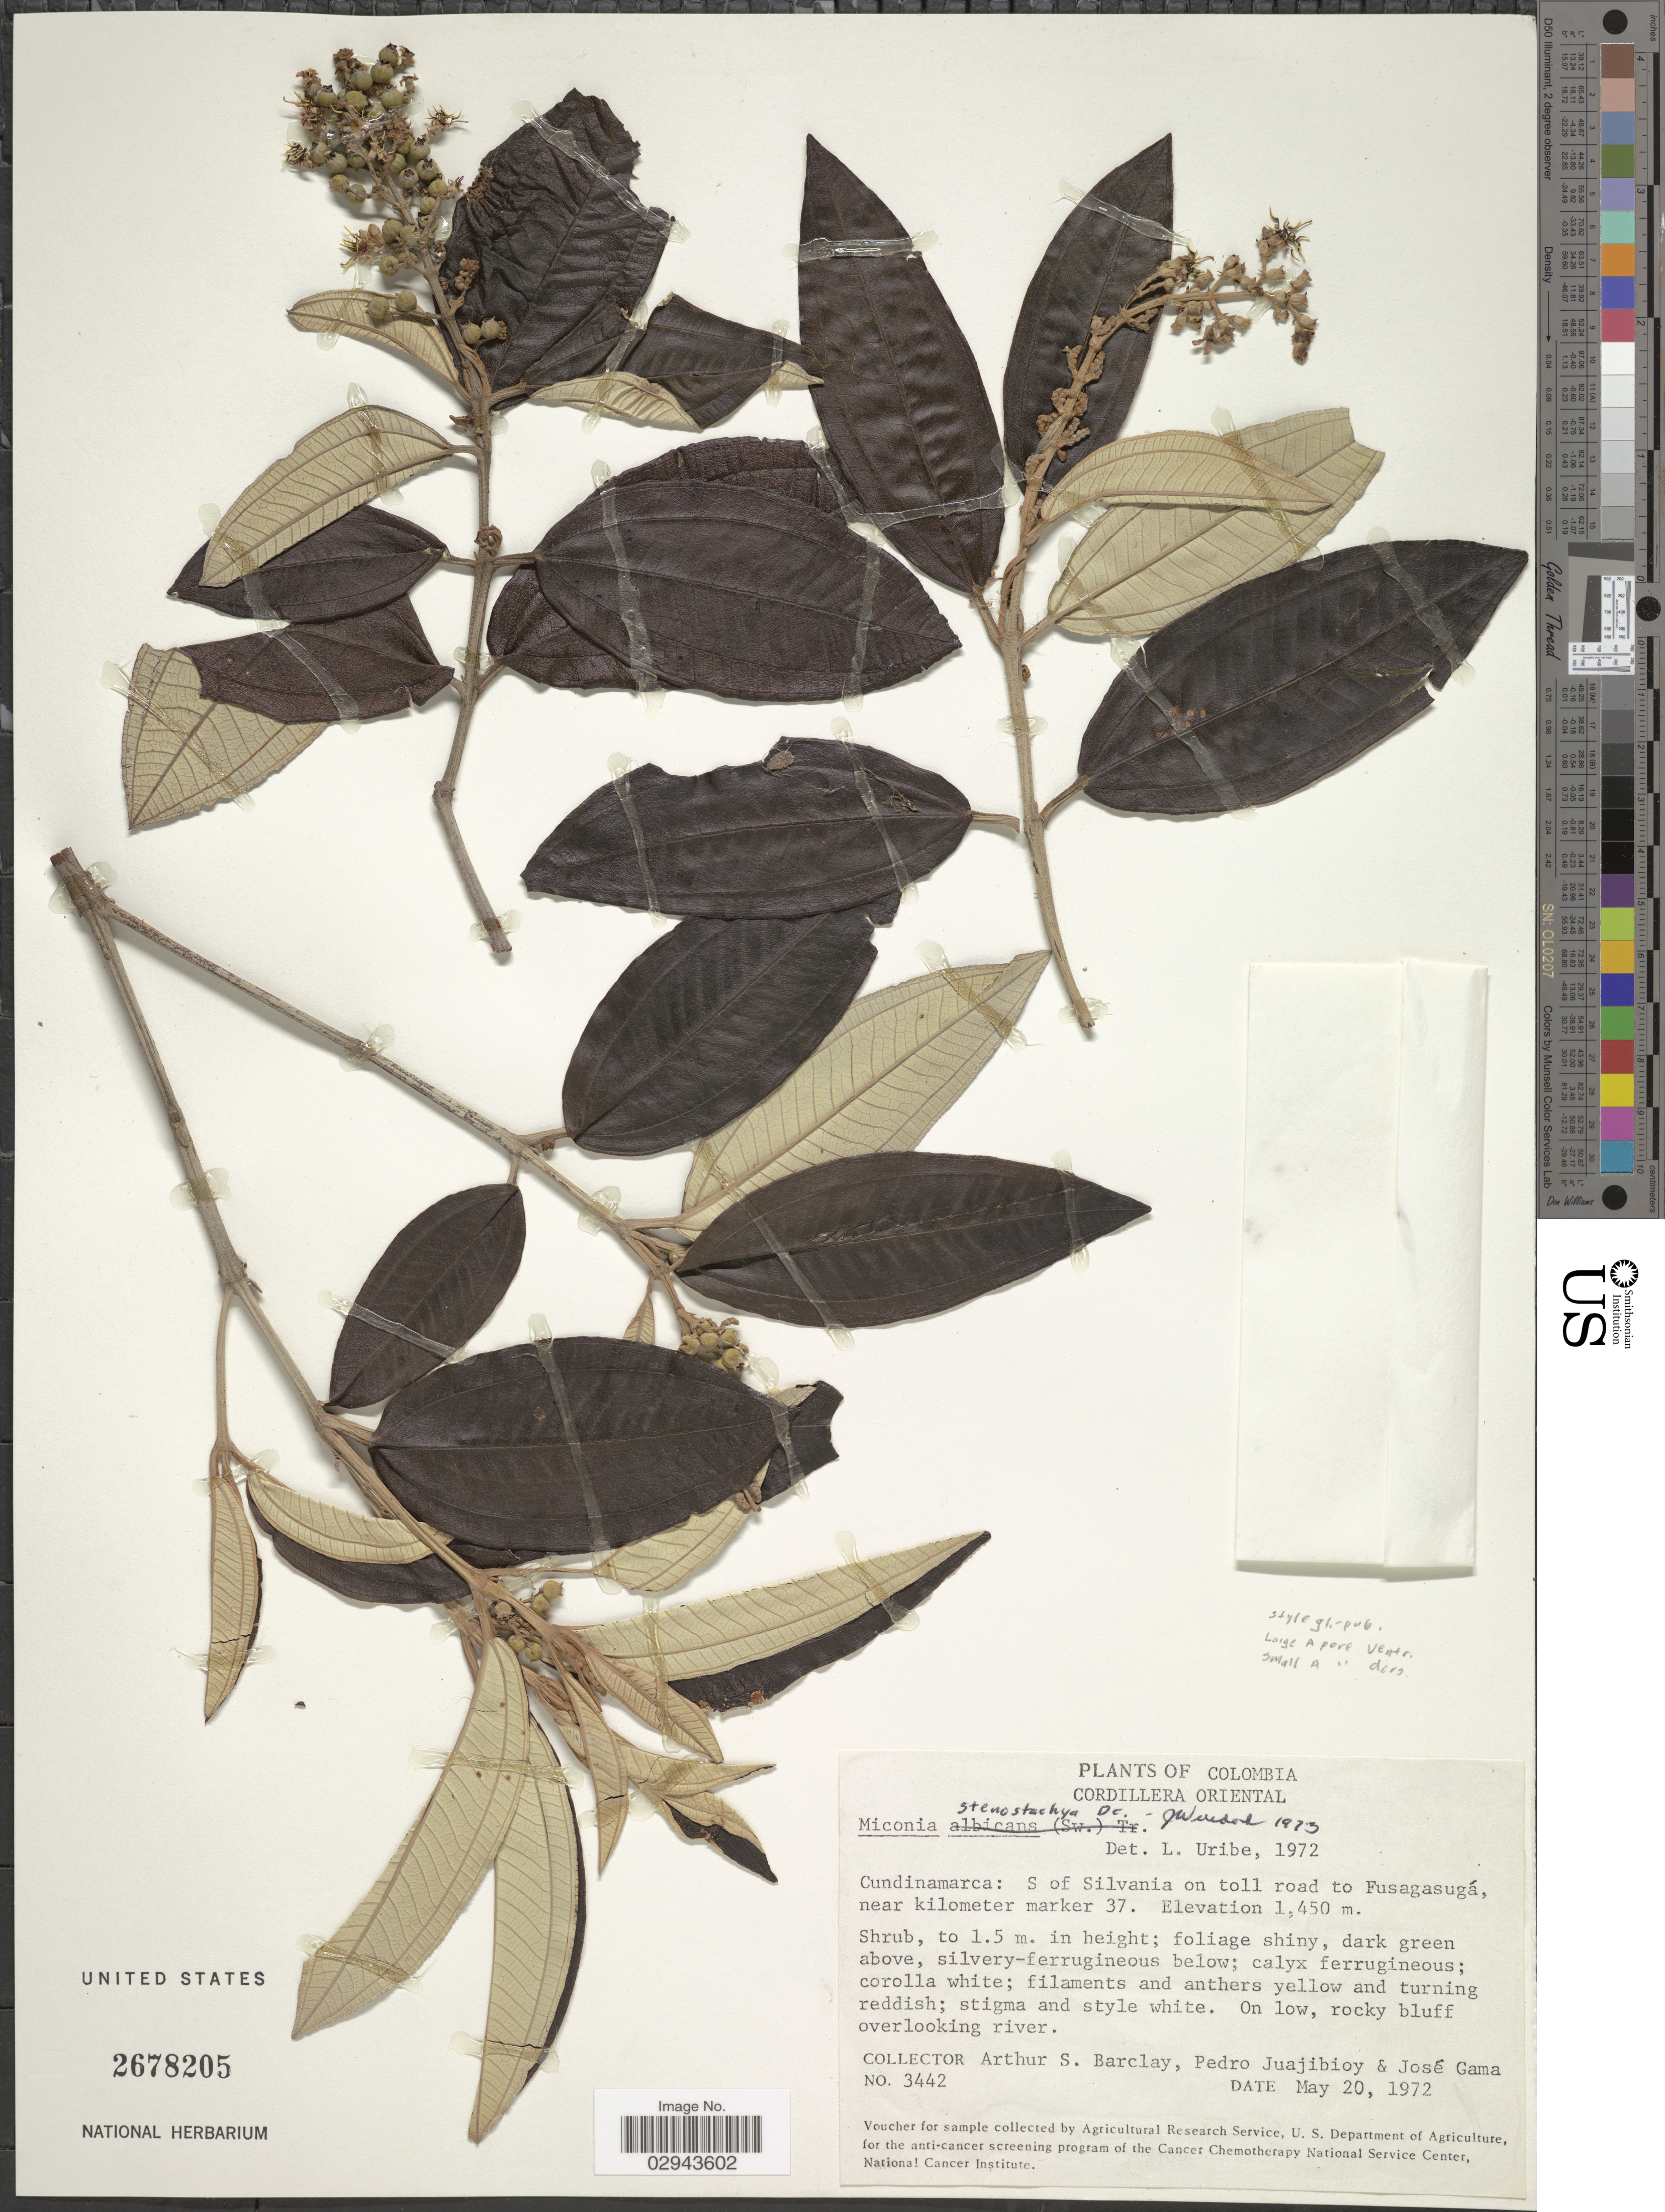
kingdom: Plantae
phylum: Tracheophyta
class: Magnoliopsida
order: Myrtales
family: Melastomataceae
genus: Miconia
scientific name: Miconia stenostachya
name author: DC.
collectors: A. S. Barclay, P. Juajibioy & J. Gama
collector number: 3442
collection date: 1972-05-20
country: Colombia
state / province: Cundinamarca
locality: Cordillera Oriental. S of Silvania on toll road to Fusagasugá, near kilometer marker 37.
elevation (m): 1450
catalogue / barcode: US 2678205